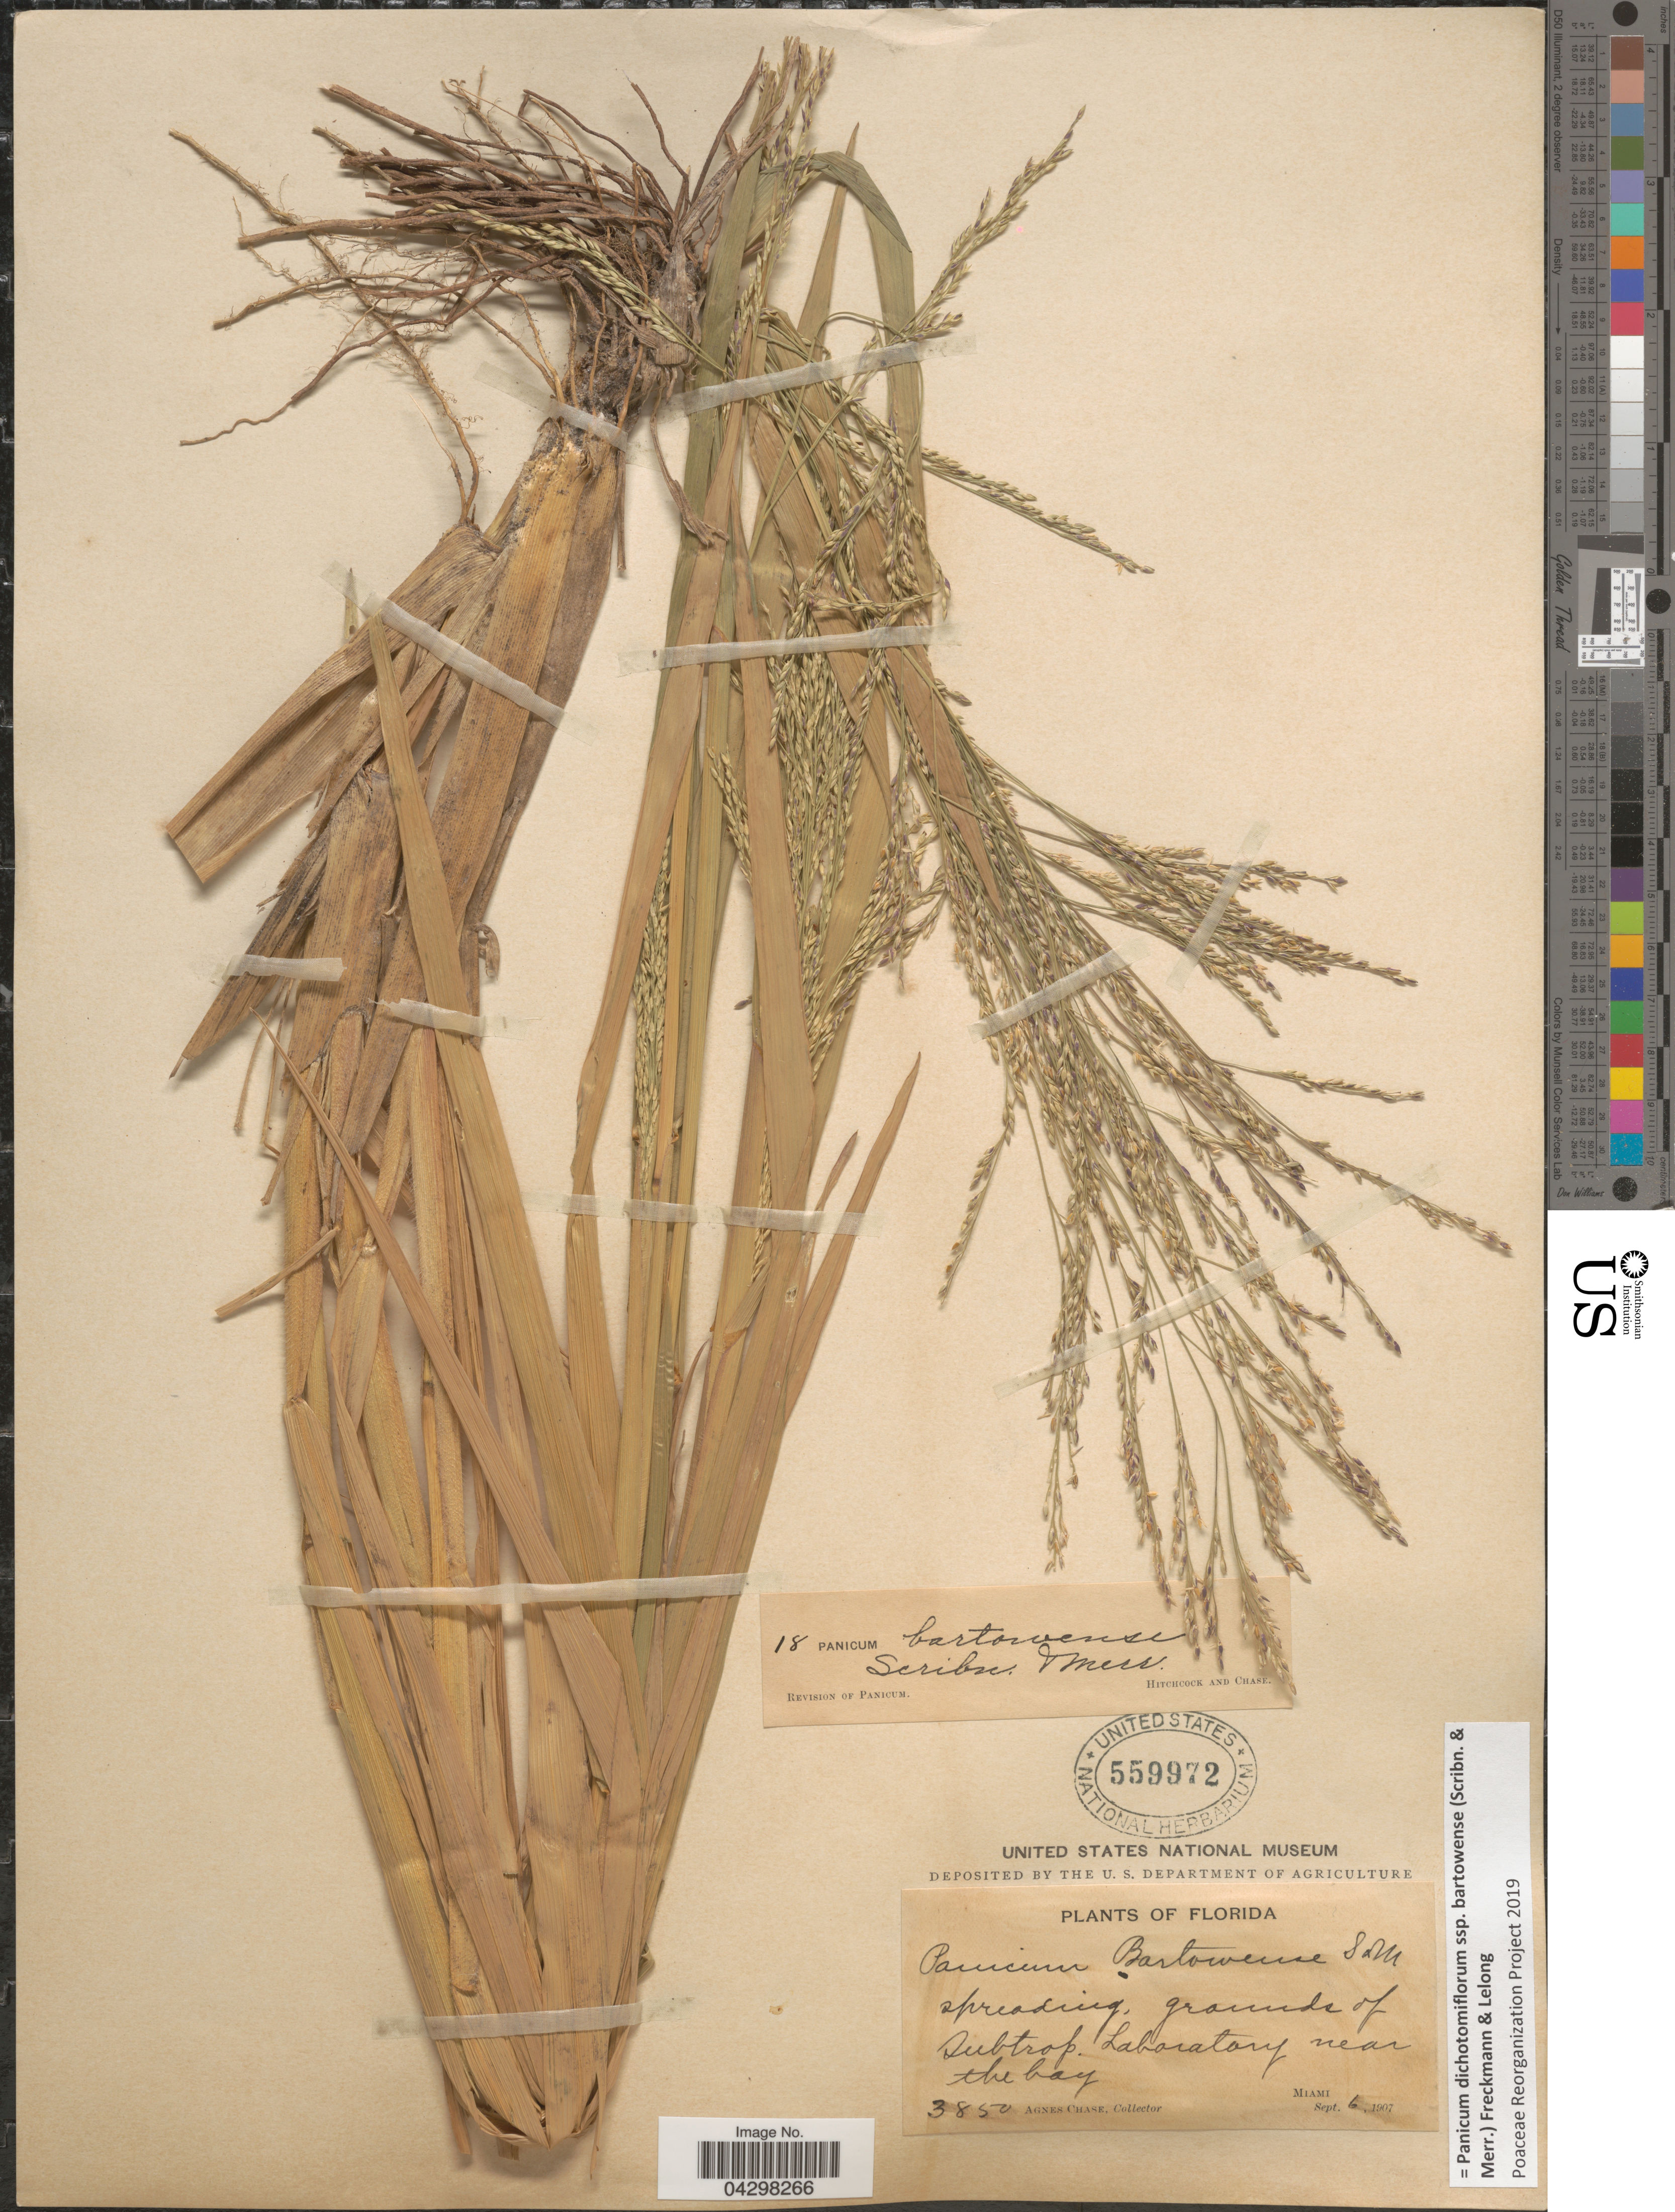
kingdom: Plantae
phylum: Tracheophyta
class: Liliopsida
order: Poales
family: Poaceae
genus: Panicum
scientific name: Panicum dichotomiflorum subsp. bartowense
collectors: A. Chase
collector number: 3850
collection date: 1907-09-06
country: United States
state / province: Florida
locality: Spreading, grounds of subtrop. Laboratory near the bay. Miami.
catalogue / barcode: US 559972